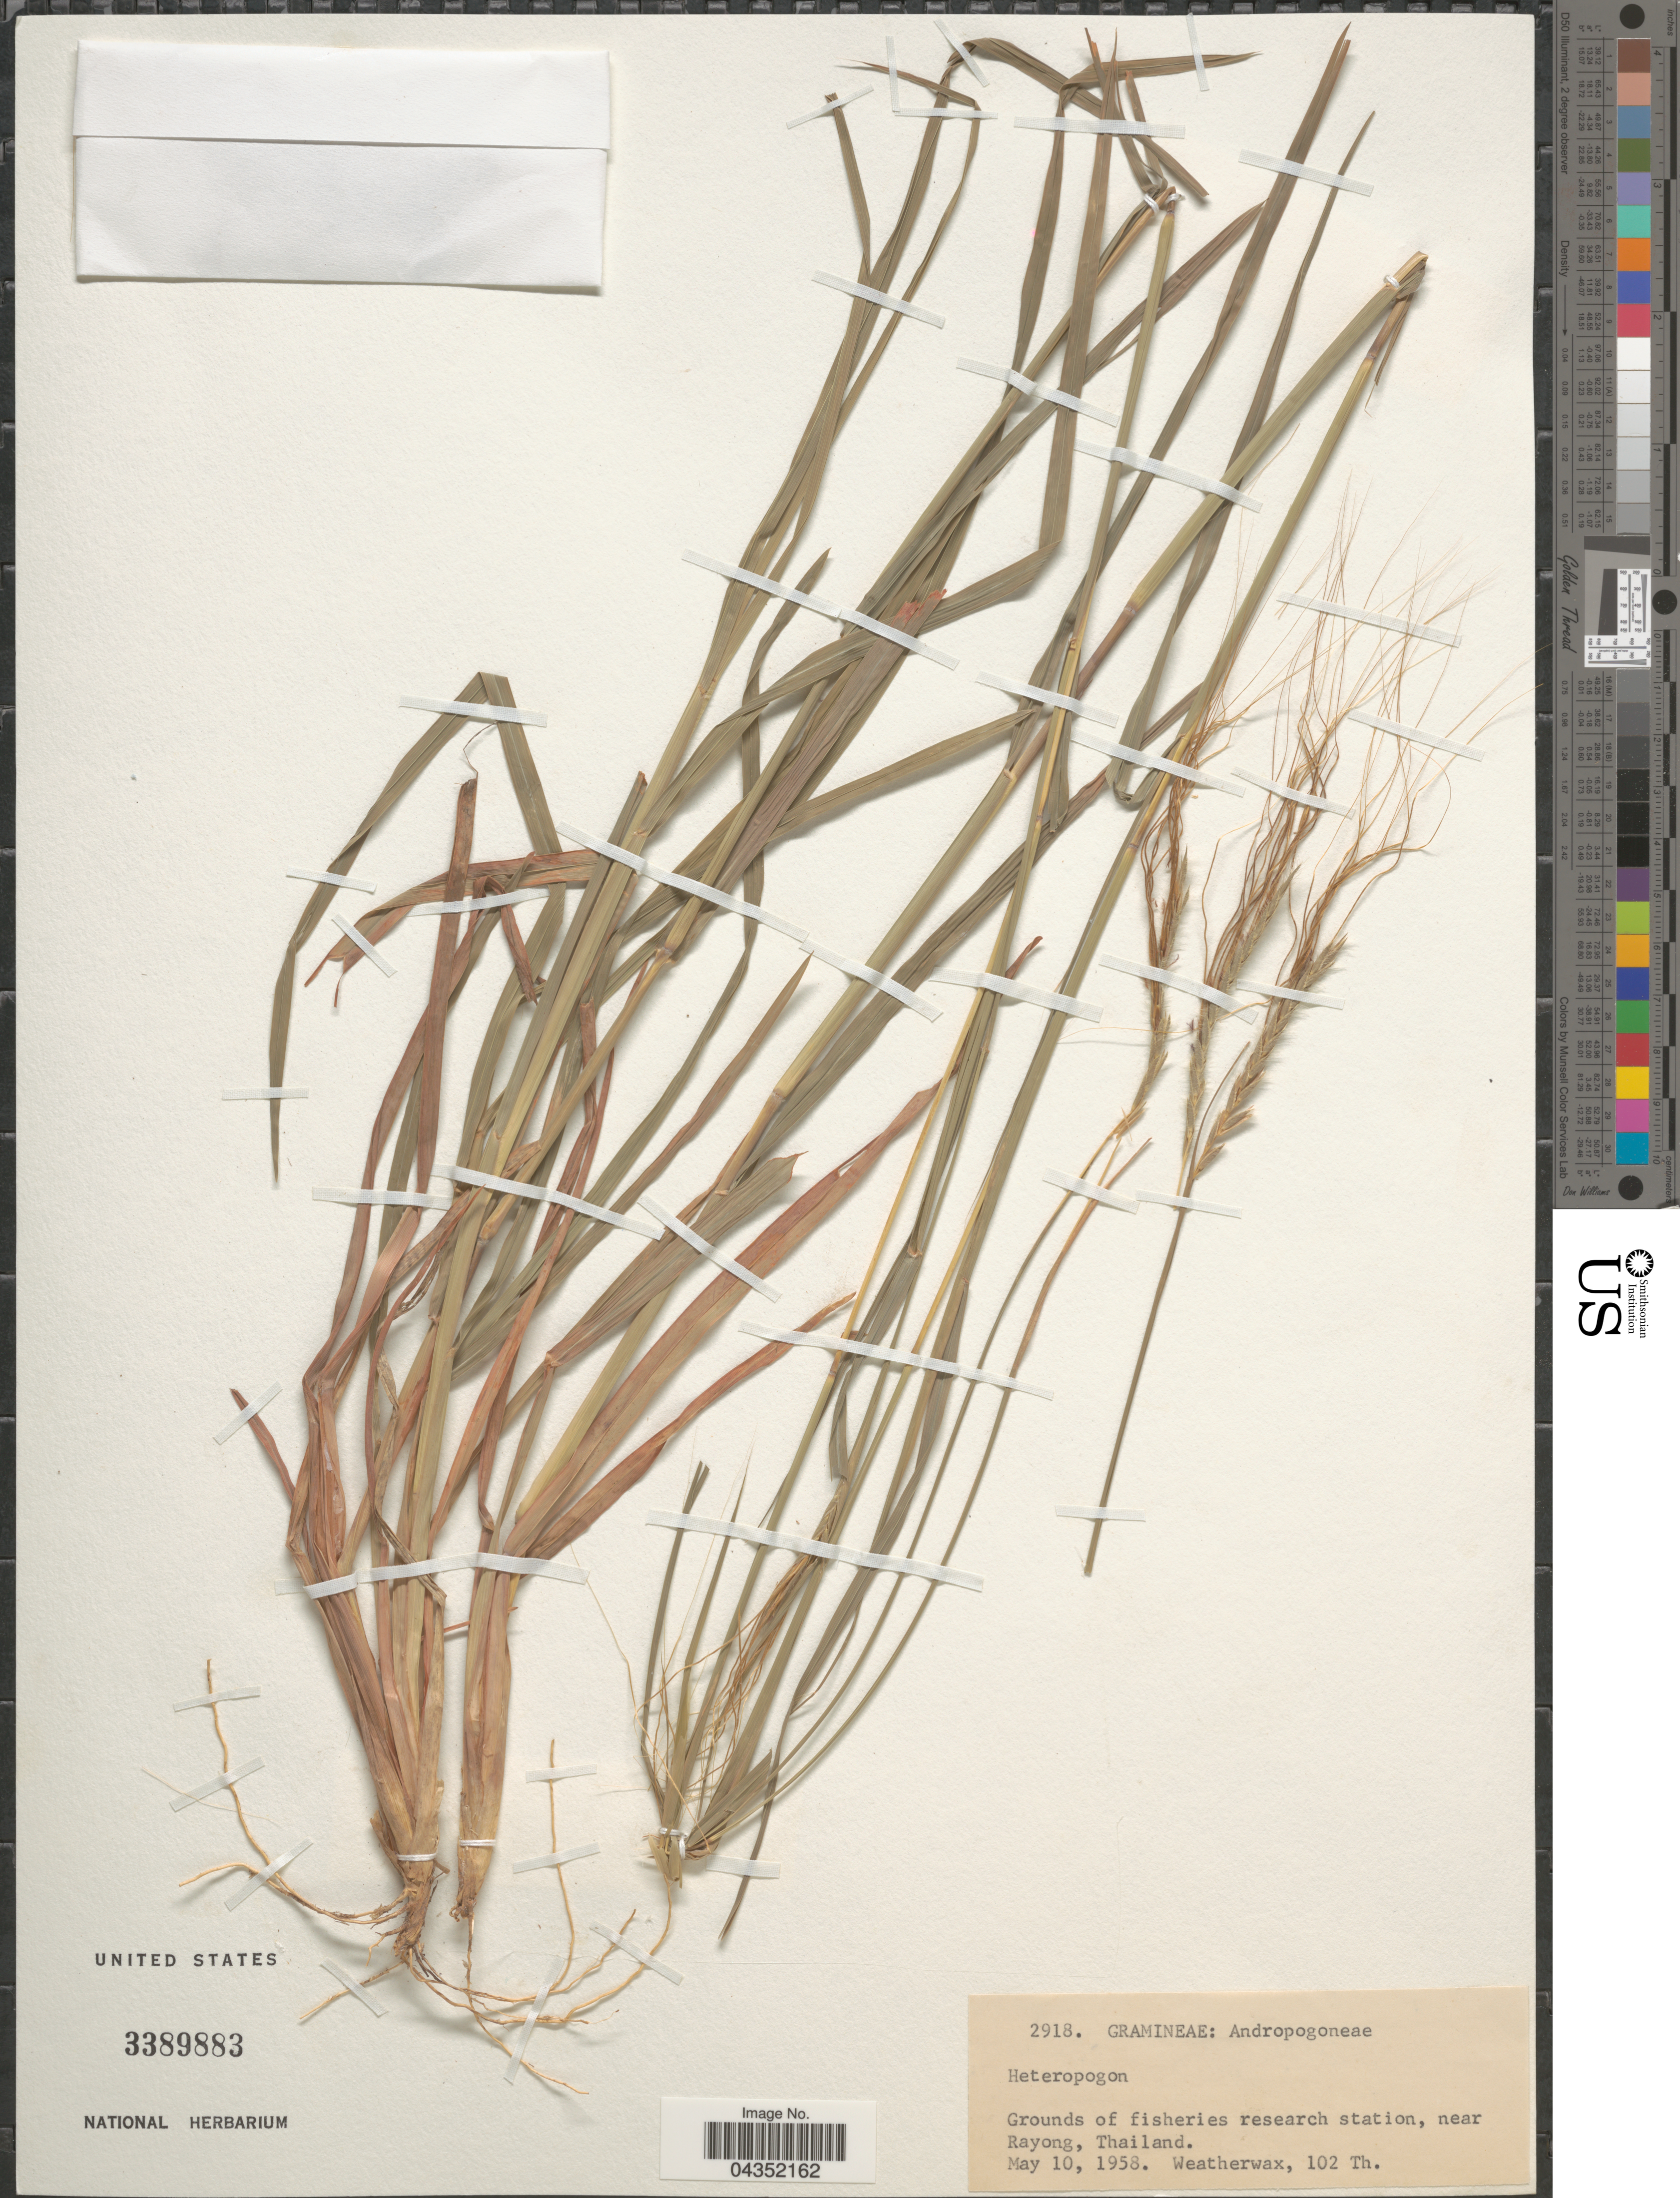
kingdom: Plantae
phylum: Tracheophyta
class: Liliopsida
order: Poales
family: Poaceae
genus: Heteropogon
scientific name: Heteropogon sp.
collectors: -. Weatherwax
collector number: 102Th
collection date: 1958-05-10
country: Thailand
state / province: Rayong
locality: Grounds of fisheries research station, near Rayong.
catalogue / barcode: US 3389883